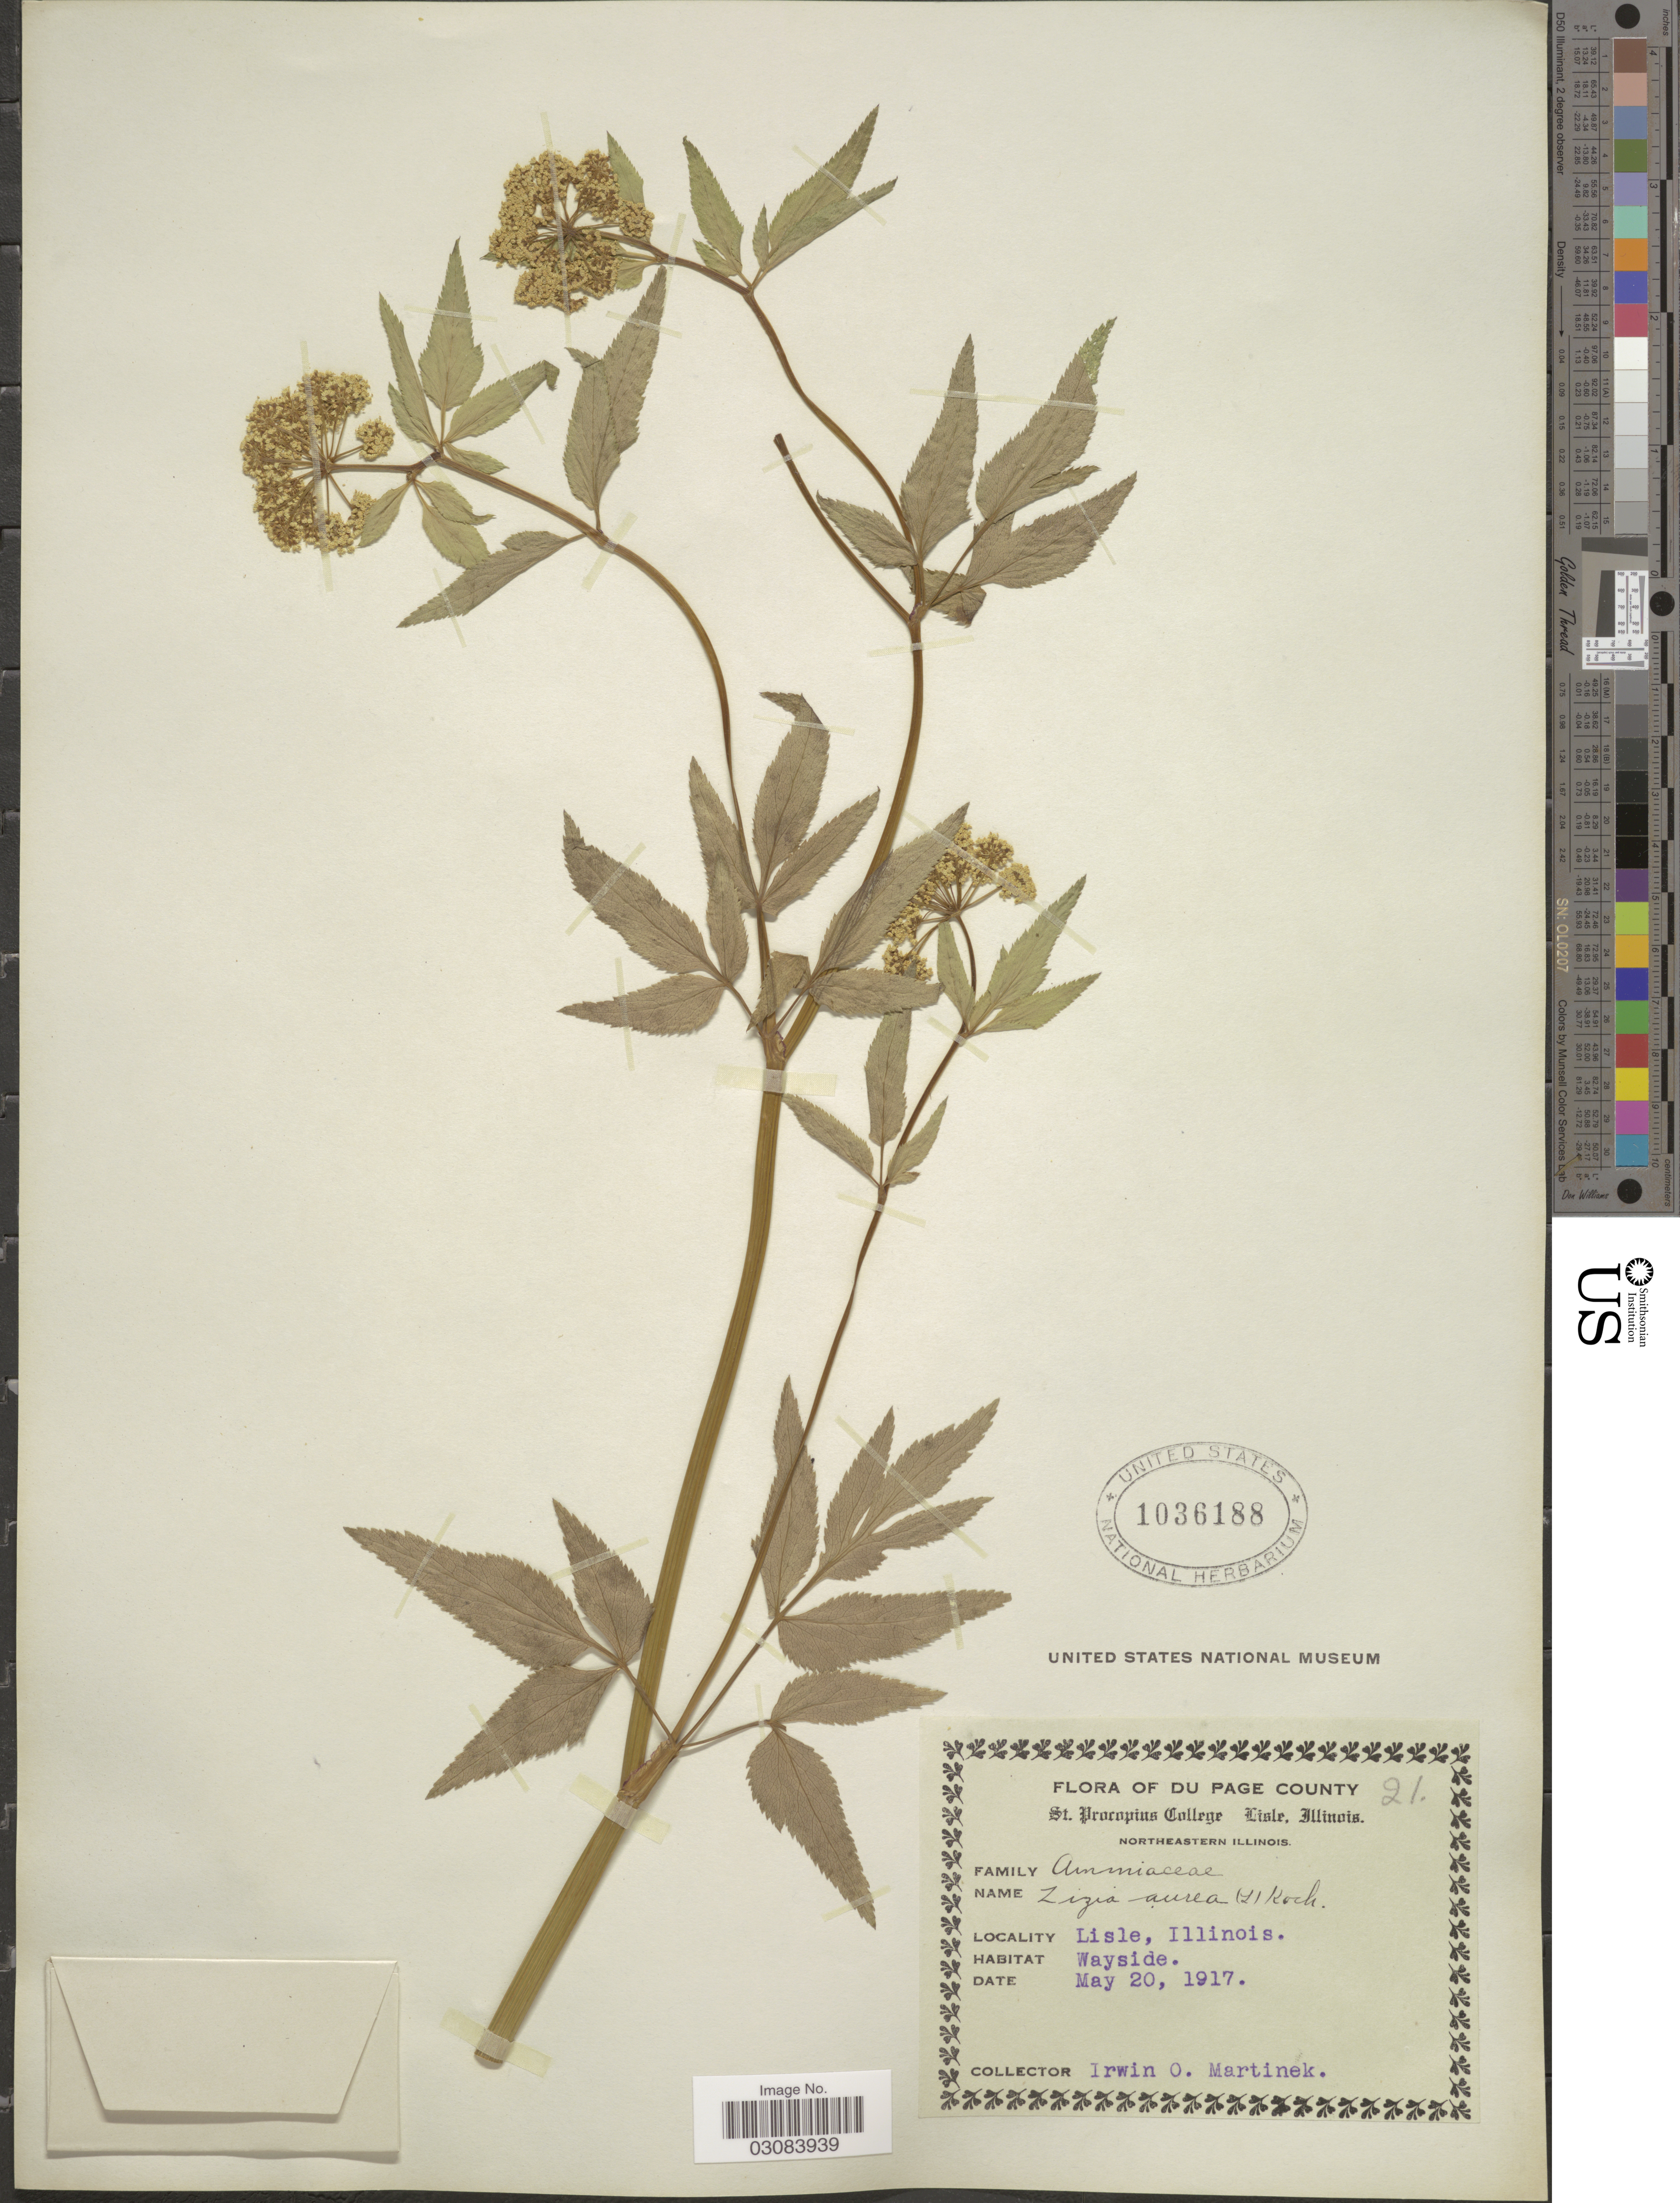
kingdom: Plantae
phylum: Tracheophyta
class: Magnoliopsida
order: Apiales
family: Apiaceae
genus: Zizia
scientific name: Zizia aurea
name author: (L.) Koch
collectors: I. Martinek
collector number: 21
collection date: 1917-05-20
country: United States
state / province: Illinois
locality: Du Page County. Northeastern Illinois. Lisle, Wayside.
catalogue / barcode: US 1036188